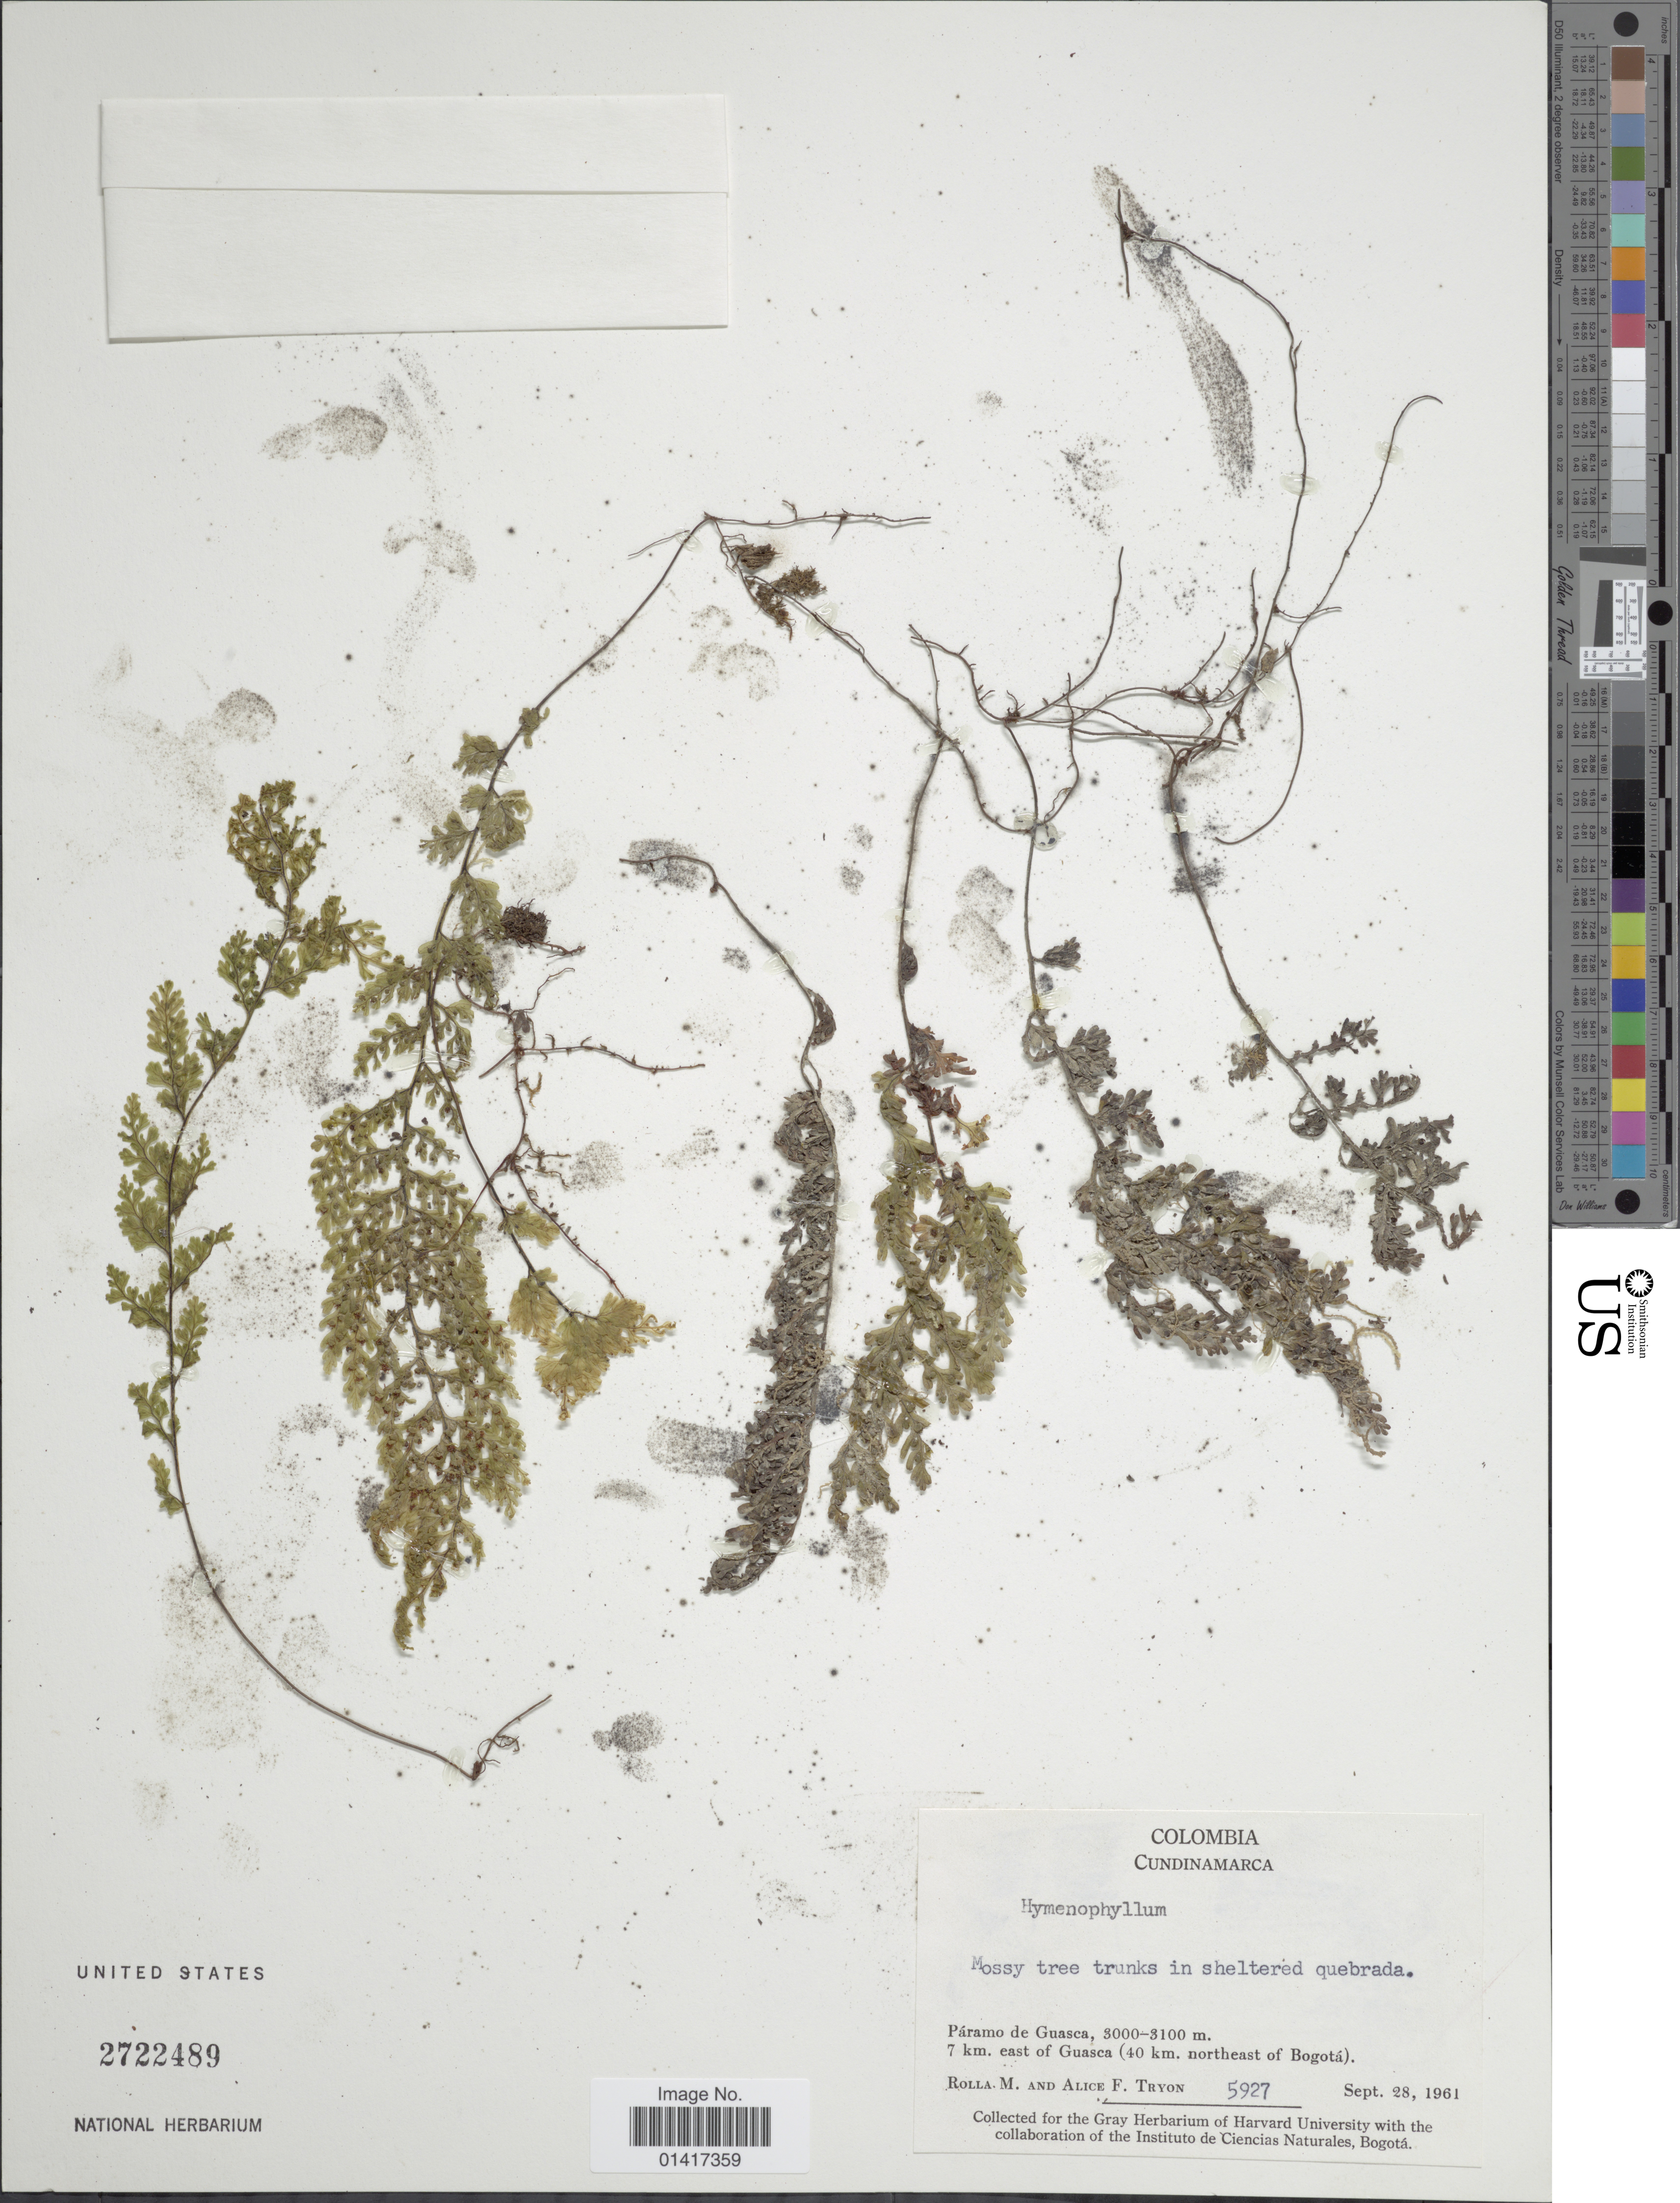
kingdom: Plantae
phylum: Tracheophyta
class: Polypodiopsida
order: Hymenophyllales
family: Hymenophyllaceae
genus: Hymenophyllum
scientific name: Hymenophyllum sp.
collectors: R. M. Tryon & A. F. Tryon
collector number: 5927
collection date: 1961-09-28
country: Colombia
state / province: Cundinamarca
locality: Páramo de Guasca, 7 km. east of Guasca (40 km. northeast of Bogota)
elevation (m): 3000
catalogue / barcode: US 2722489